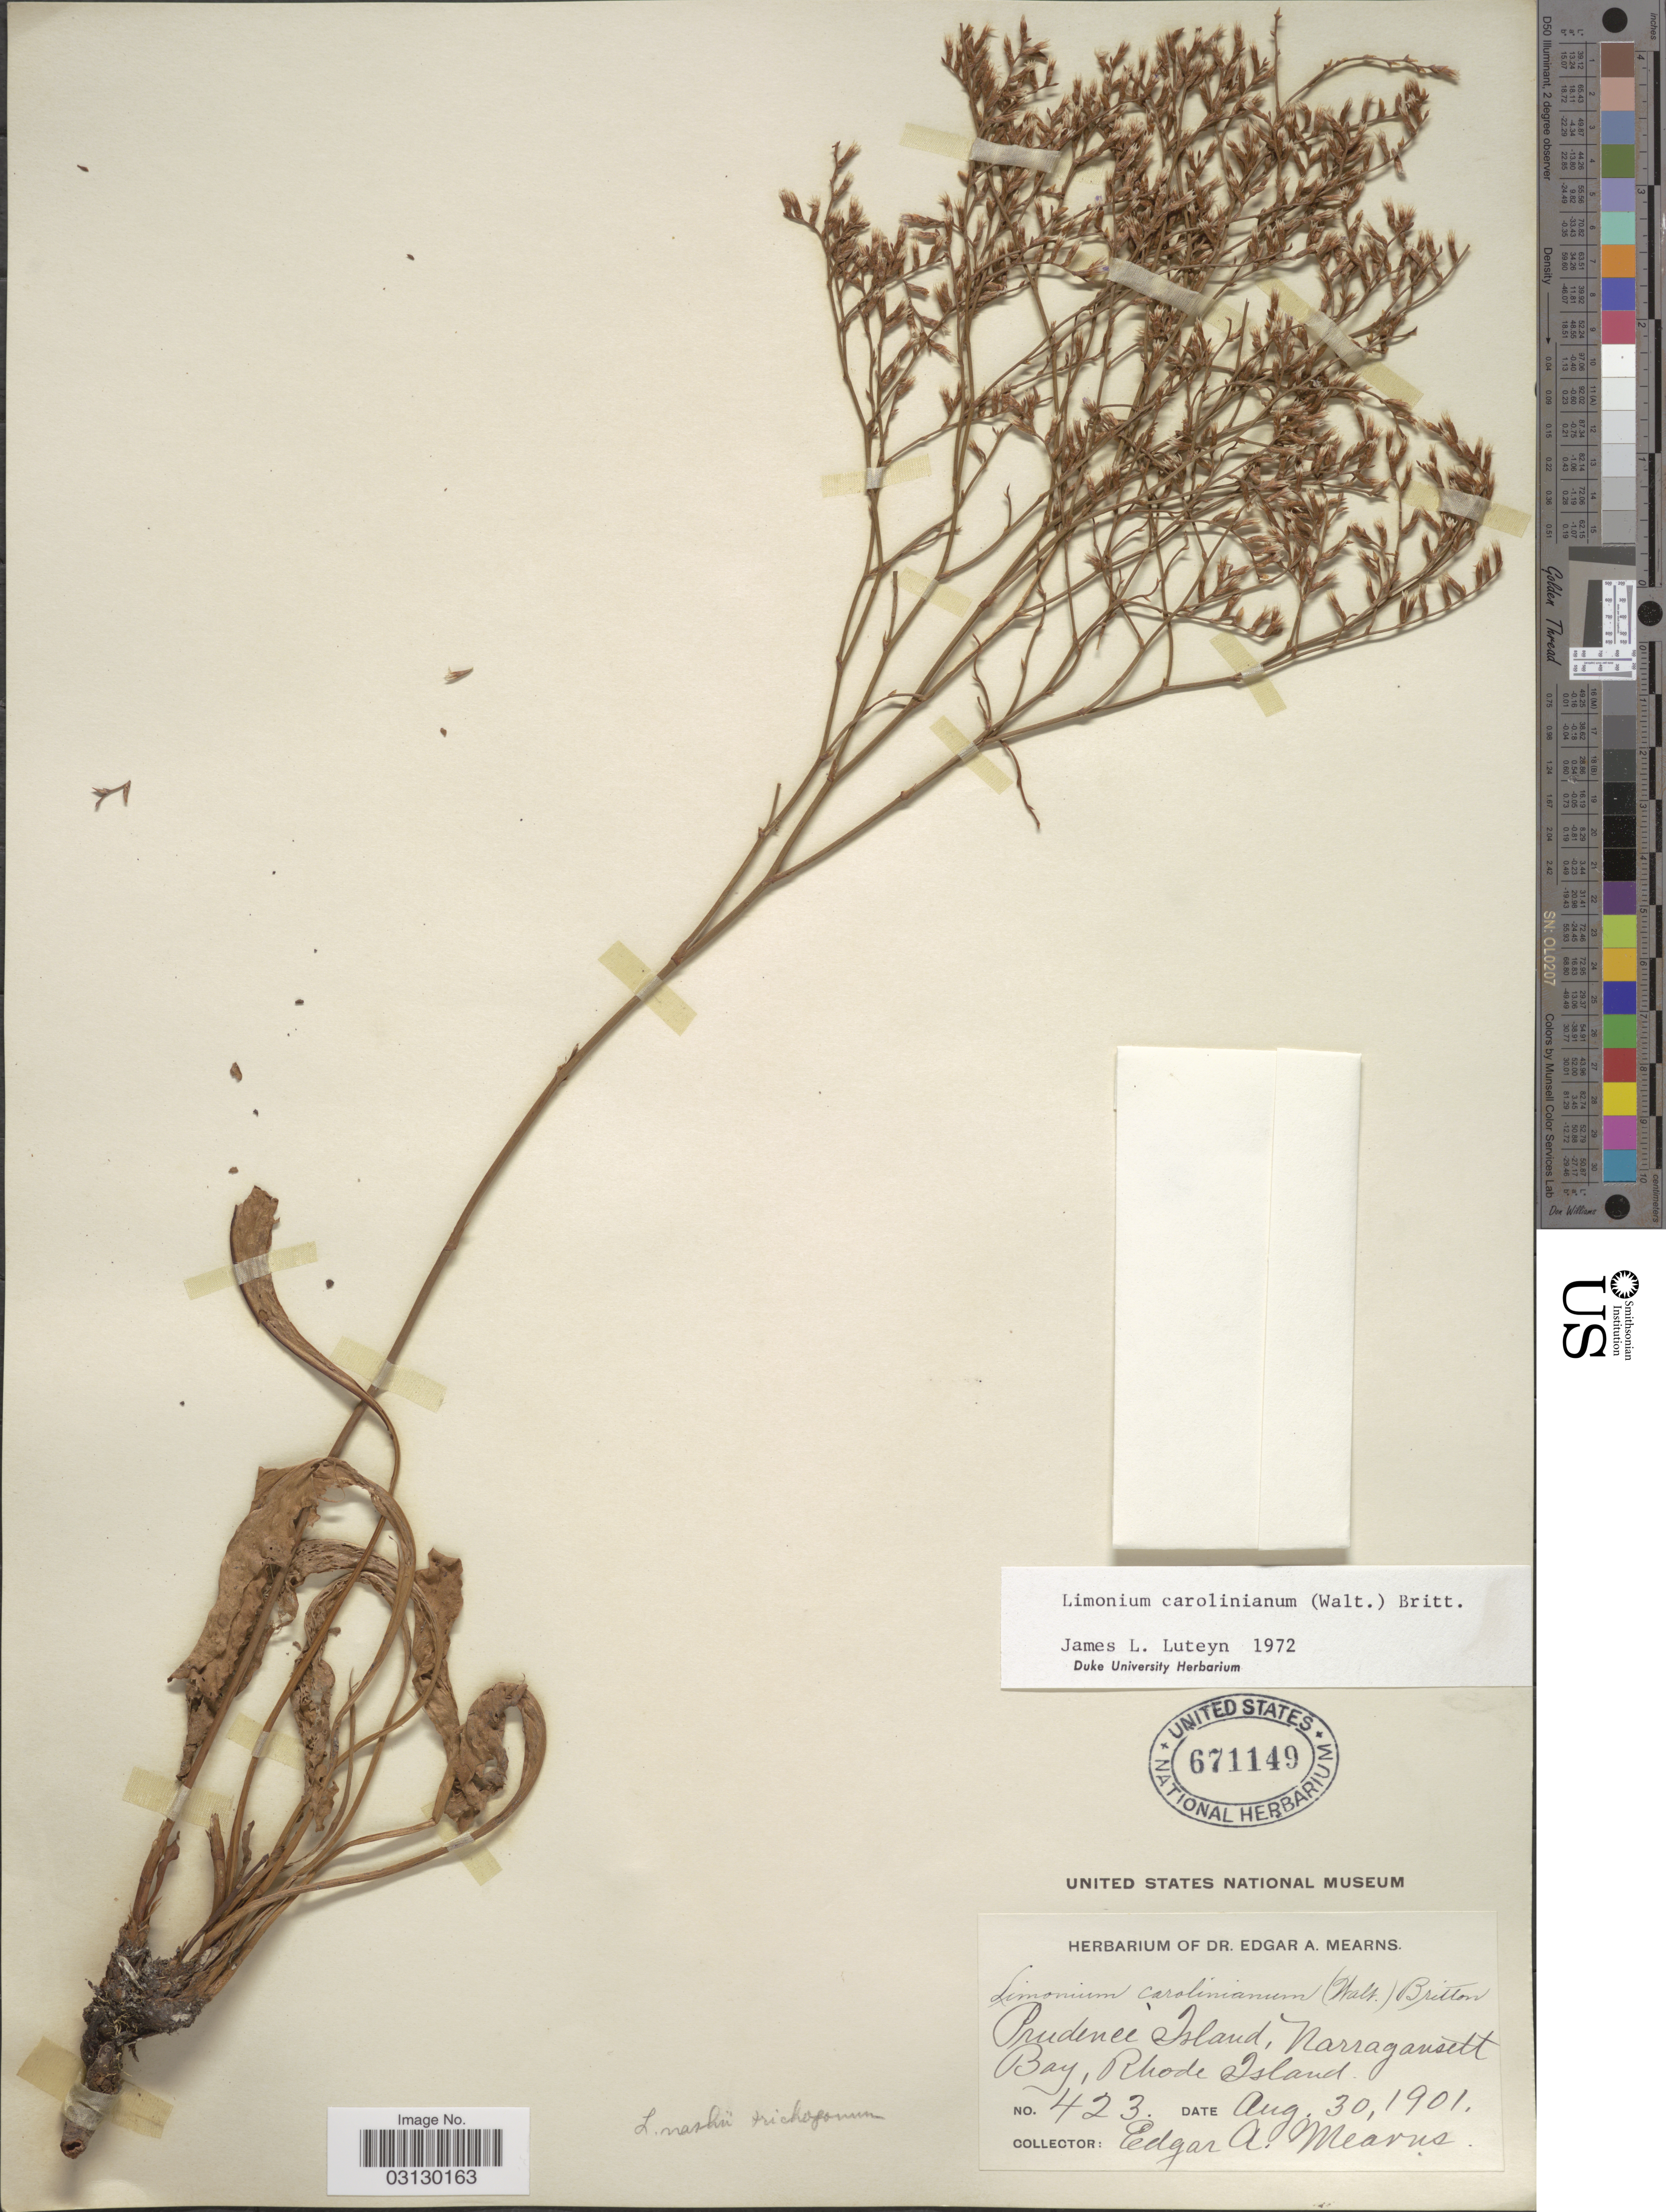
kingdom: Plantae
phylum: Tracheophyta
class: Magnoliopsida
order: Caryophyllales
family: Plumbaginaceae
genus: Limonium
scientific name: Limonium carolinianum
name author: (Walter) Britton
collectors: E. A. Mearns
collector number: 423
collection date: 1901-08-30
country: United States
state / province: Rhode Island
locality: Prudence Island, Narragansett Bay.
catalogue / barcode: US 671149